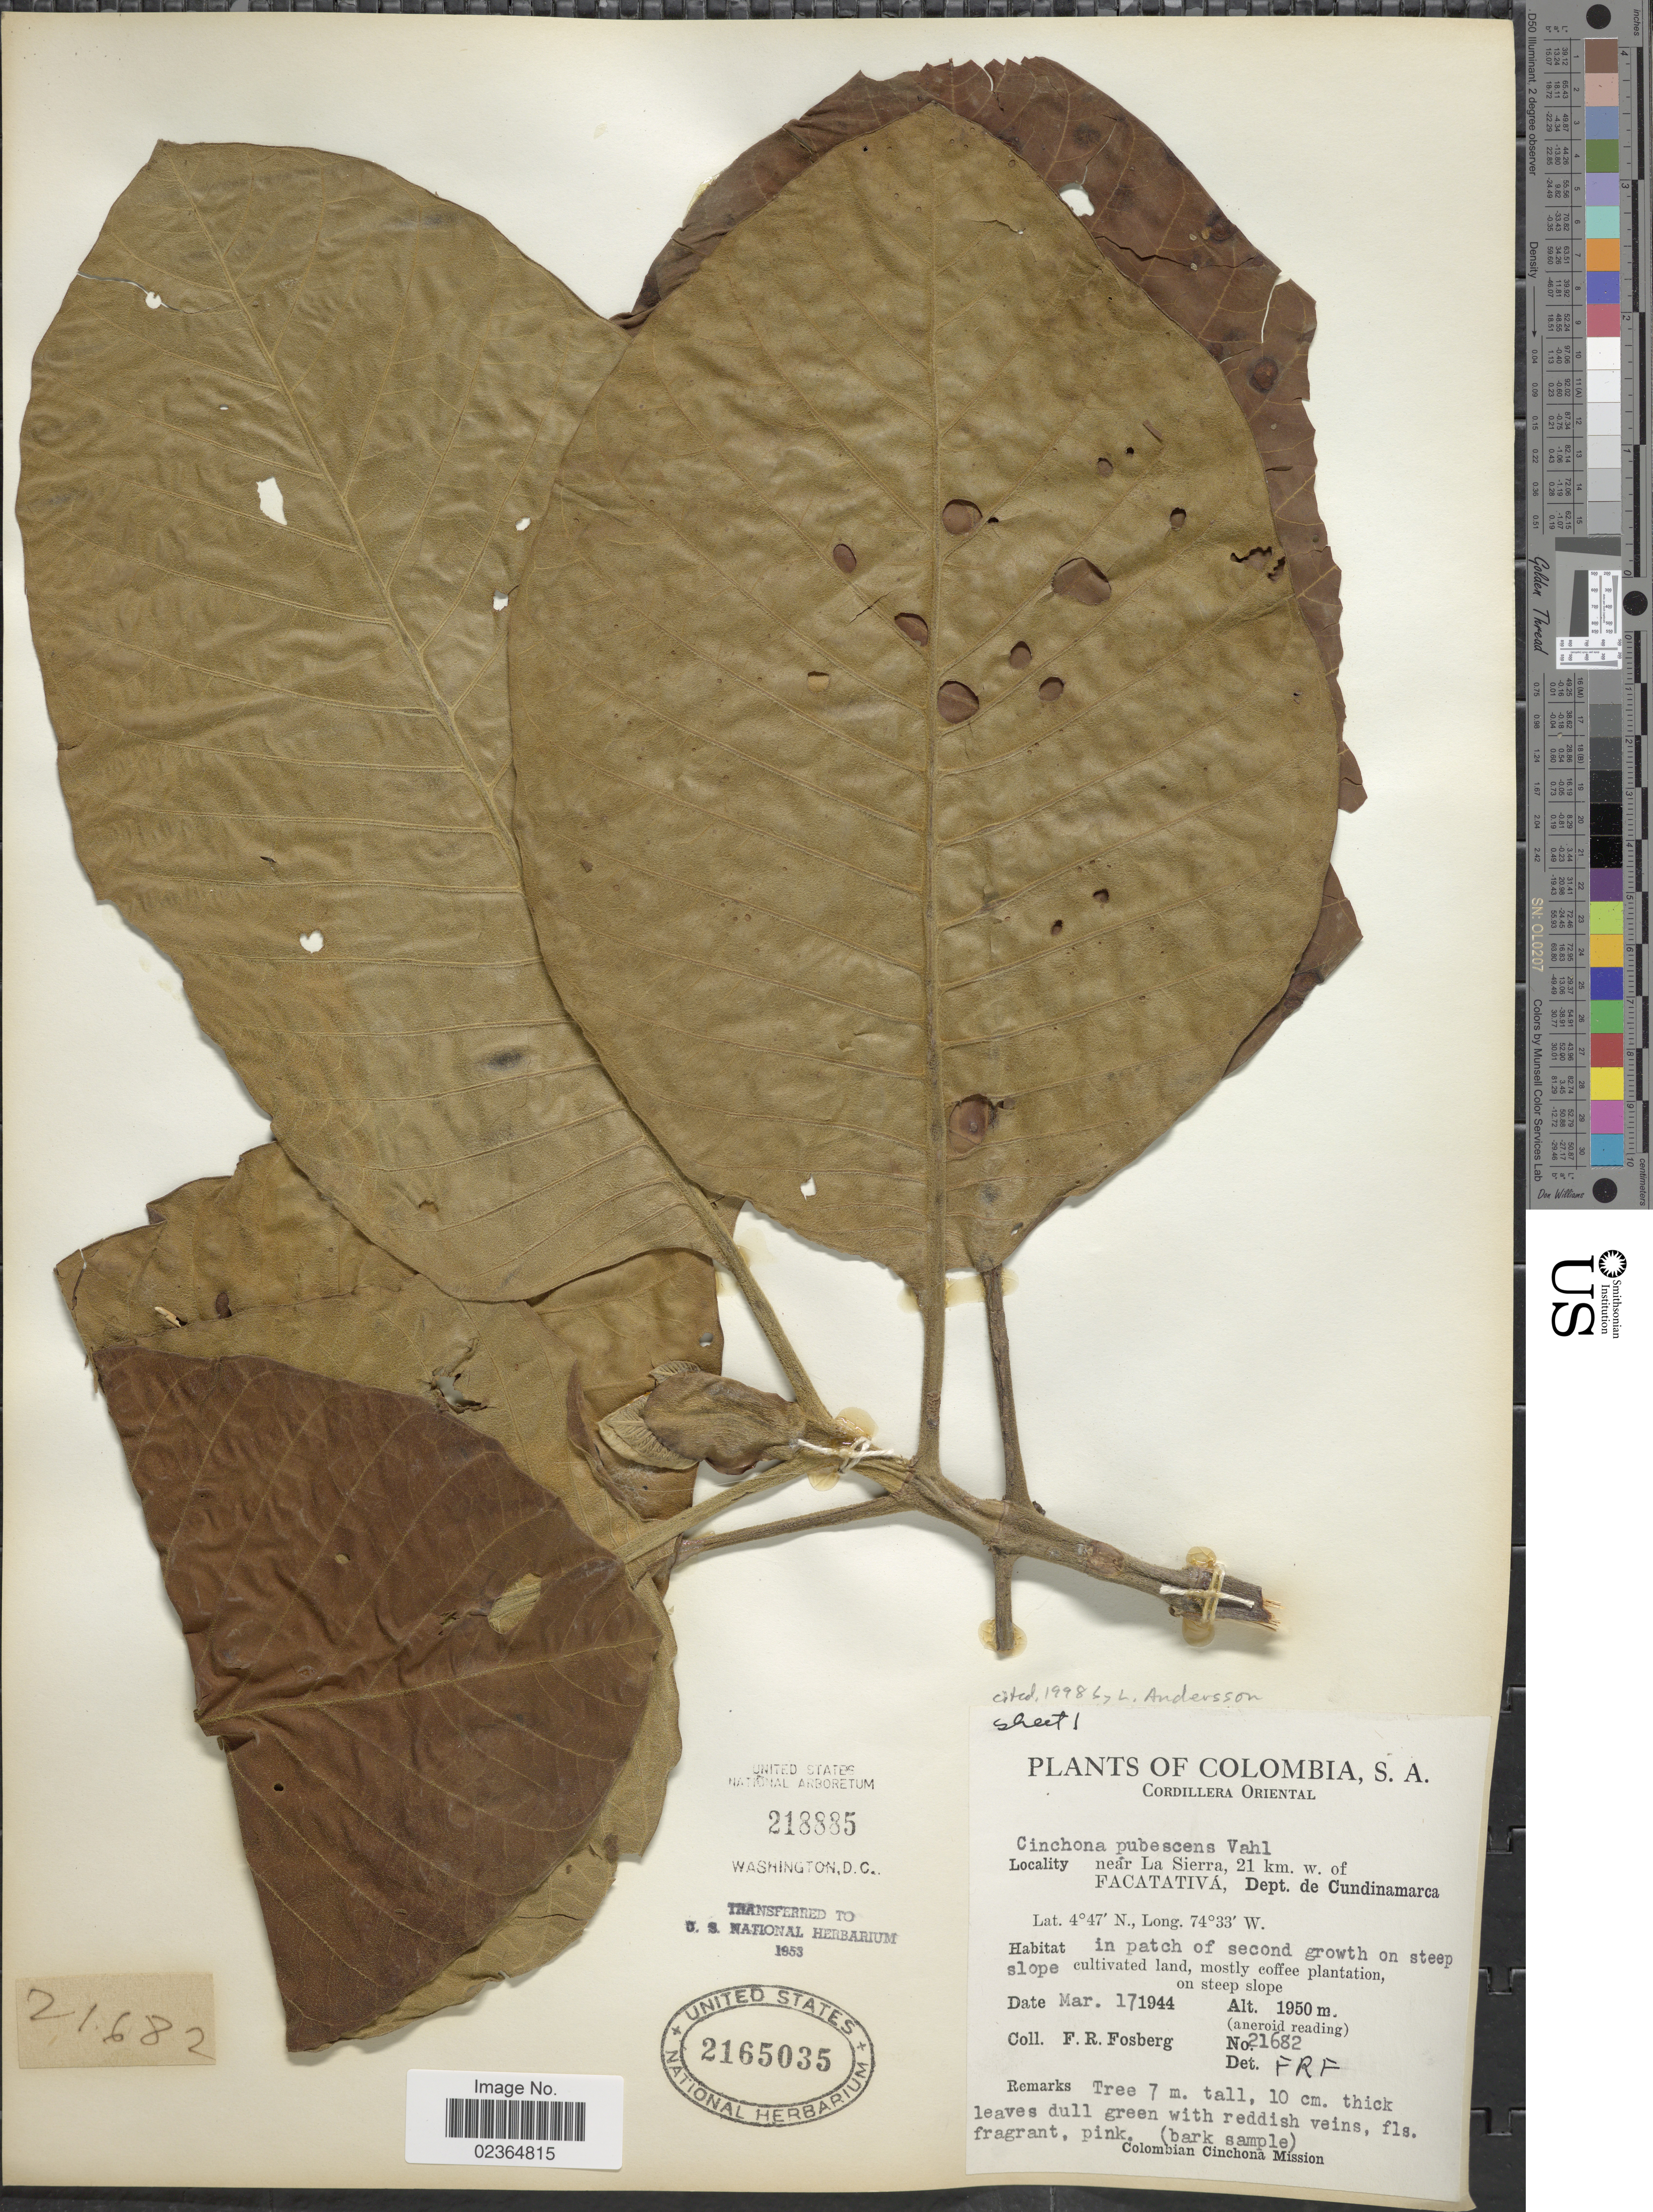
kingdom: Plantae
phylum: Tracheophyta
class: Magnoliopsida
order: Gentianales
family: Rubiaceae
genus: Cinchona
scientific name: Cinchona pubescens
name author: Vahl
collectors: F. R. Fosberg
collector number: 21682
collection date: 1944-03-17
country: Colombia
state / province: Cundinamarca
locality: Cordillera Oriental, near La Sierra, 21 km. w. of Facatativá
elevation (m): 1950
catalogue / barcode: US 2165035